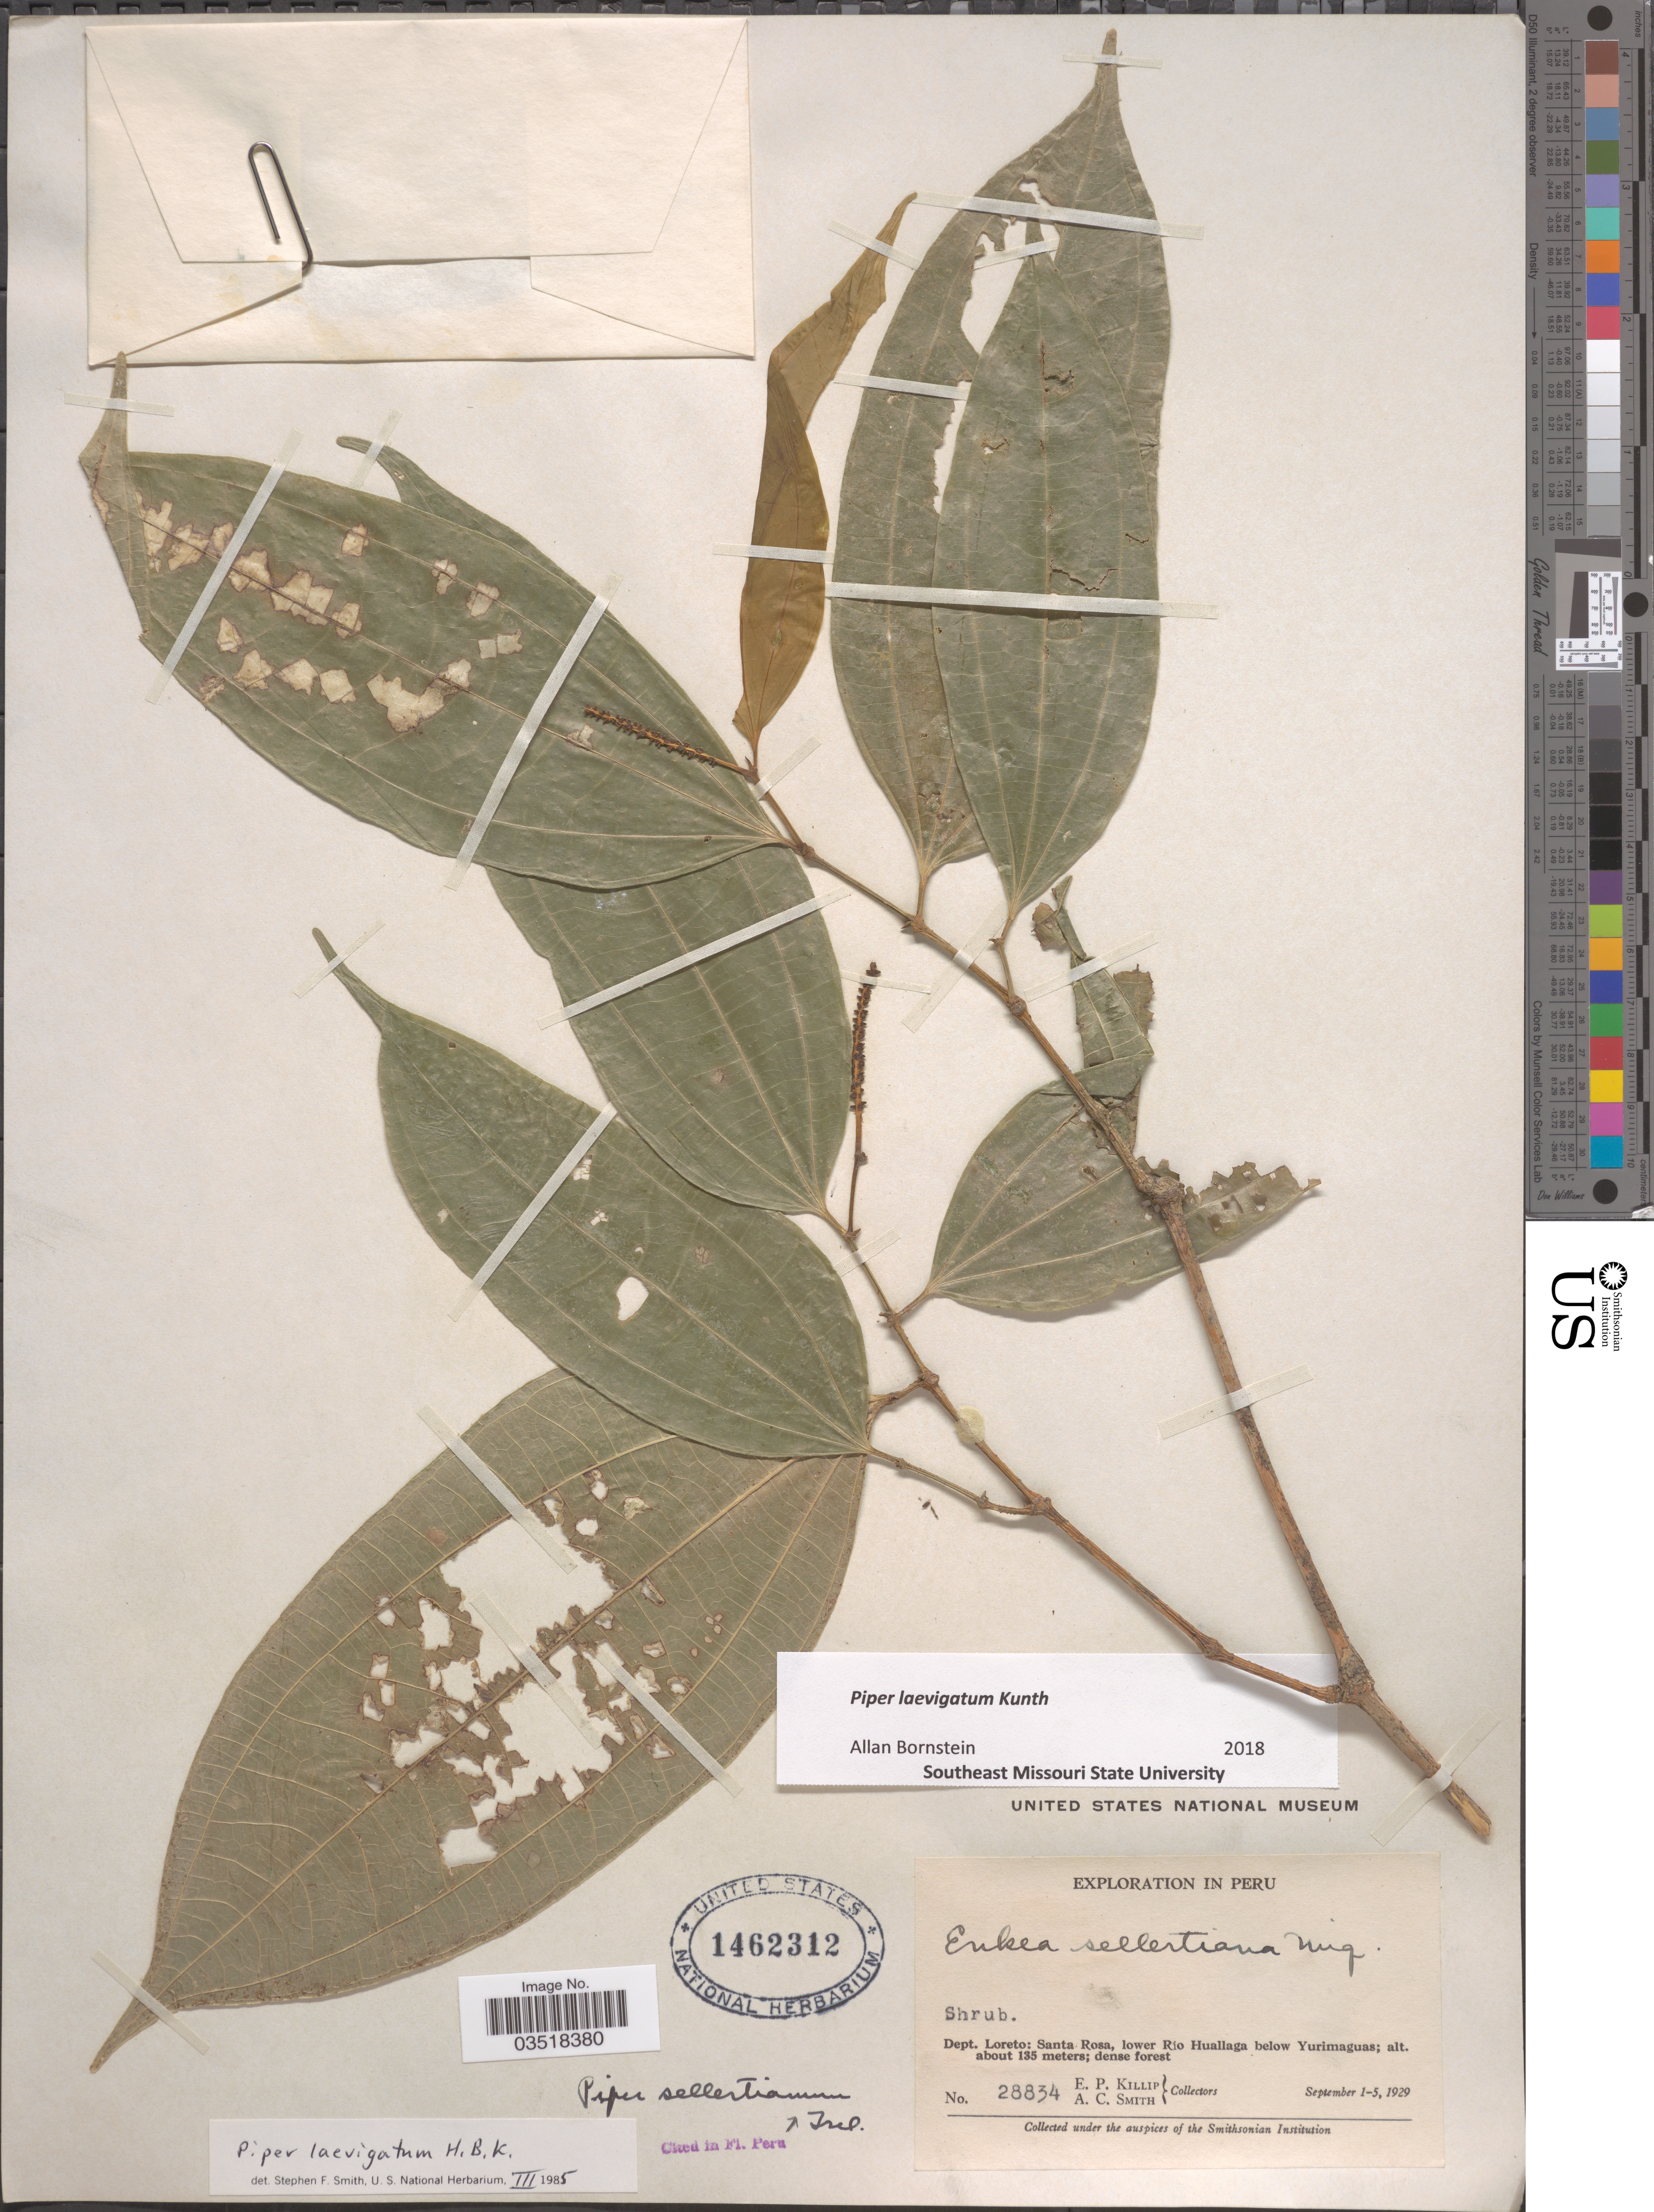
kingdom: Plantae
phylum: Tracheophyta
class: Magnoliopsida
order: Piperales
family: Piperaceae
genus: Piper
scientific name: Piper laevigatum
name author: Kunth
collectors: E. P. Killip & A. C. Smith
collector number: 28834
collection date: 1929-09-01/1929-09-05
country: Peru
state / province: Loreto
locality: Dept. Loreto: Santa Rosa, lower Río Huallaga below Yurimaguas.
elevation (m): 135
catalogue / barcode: US 1462312